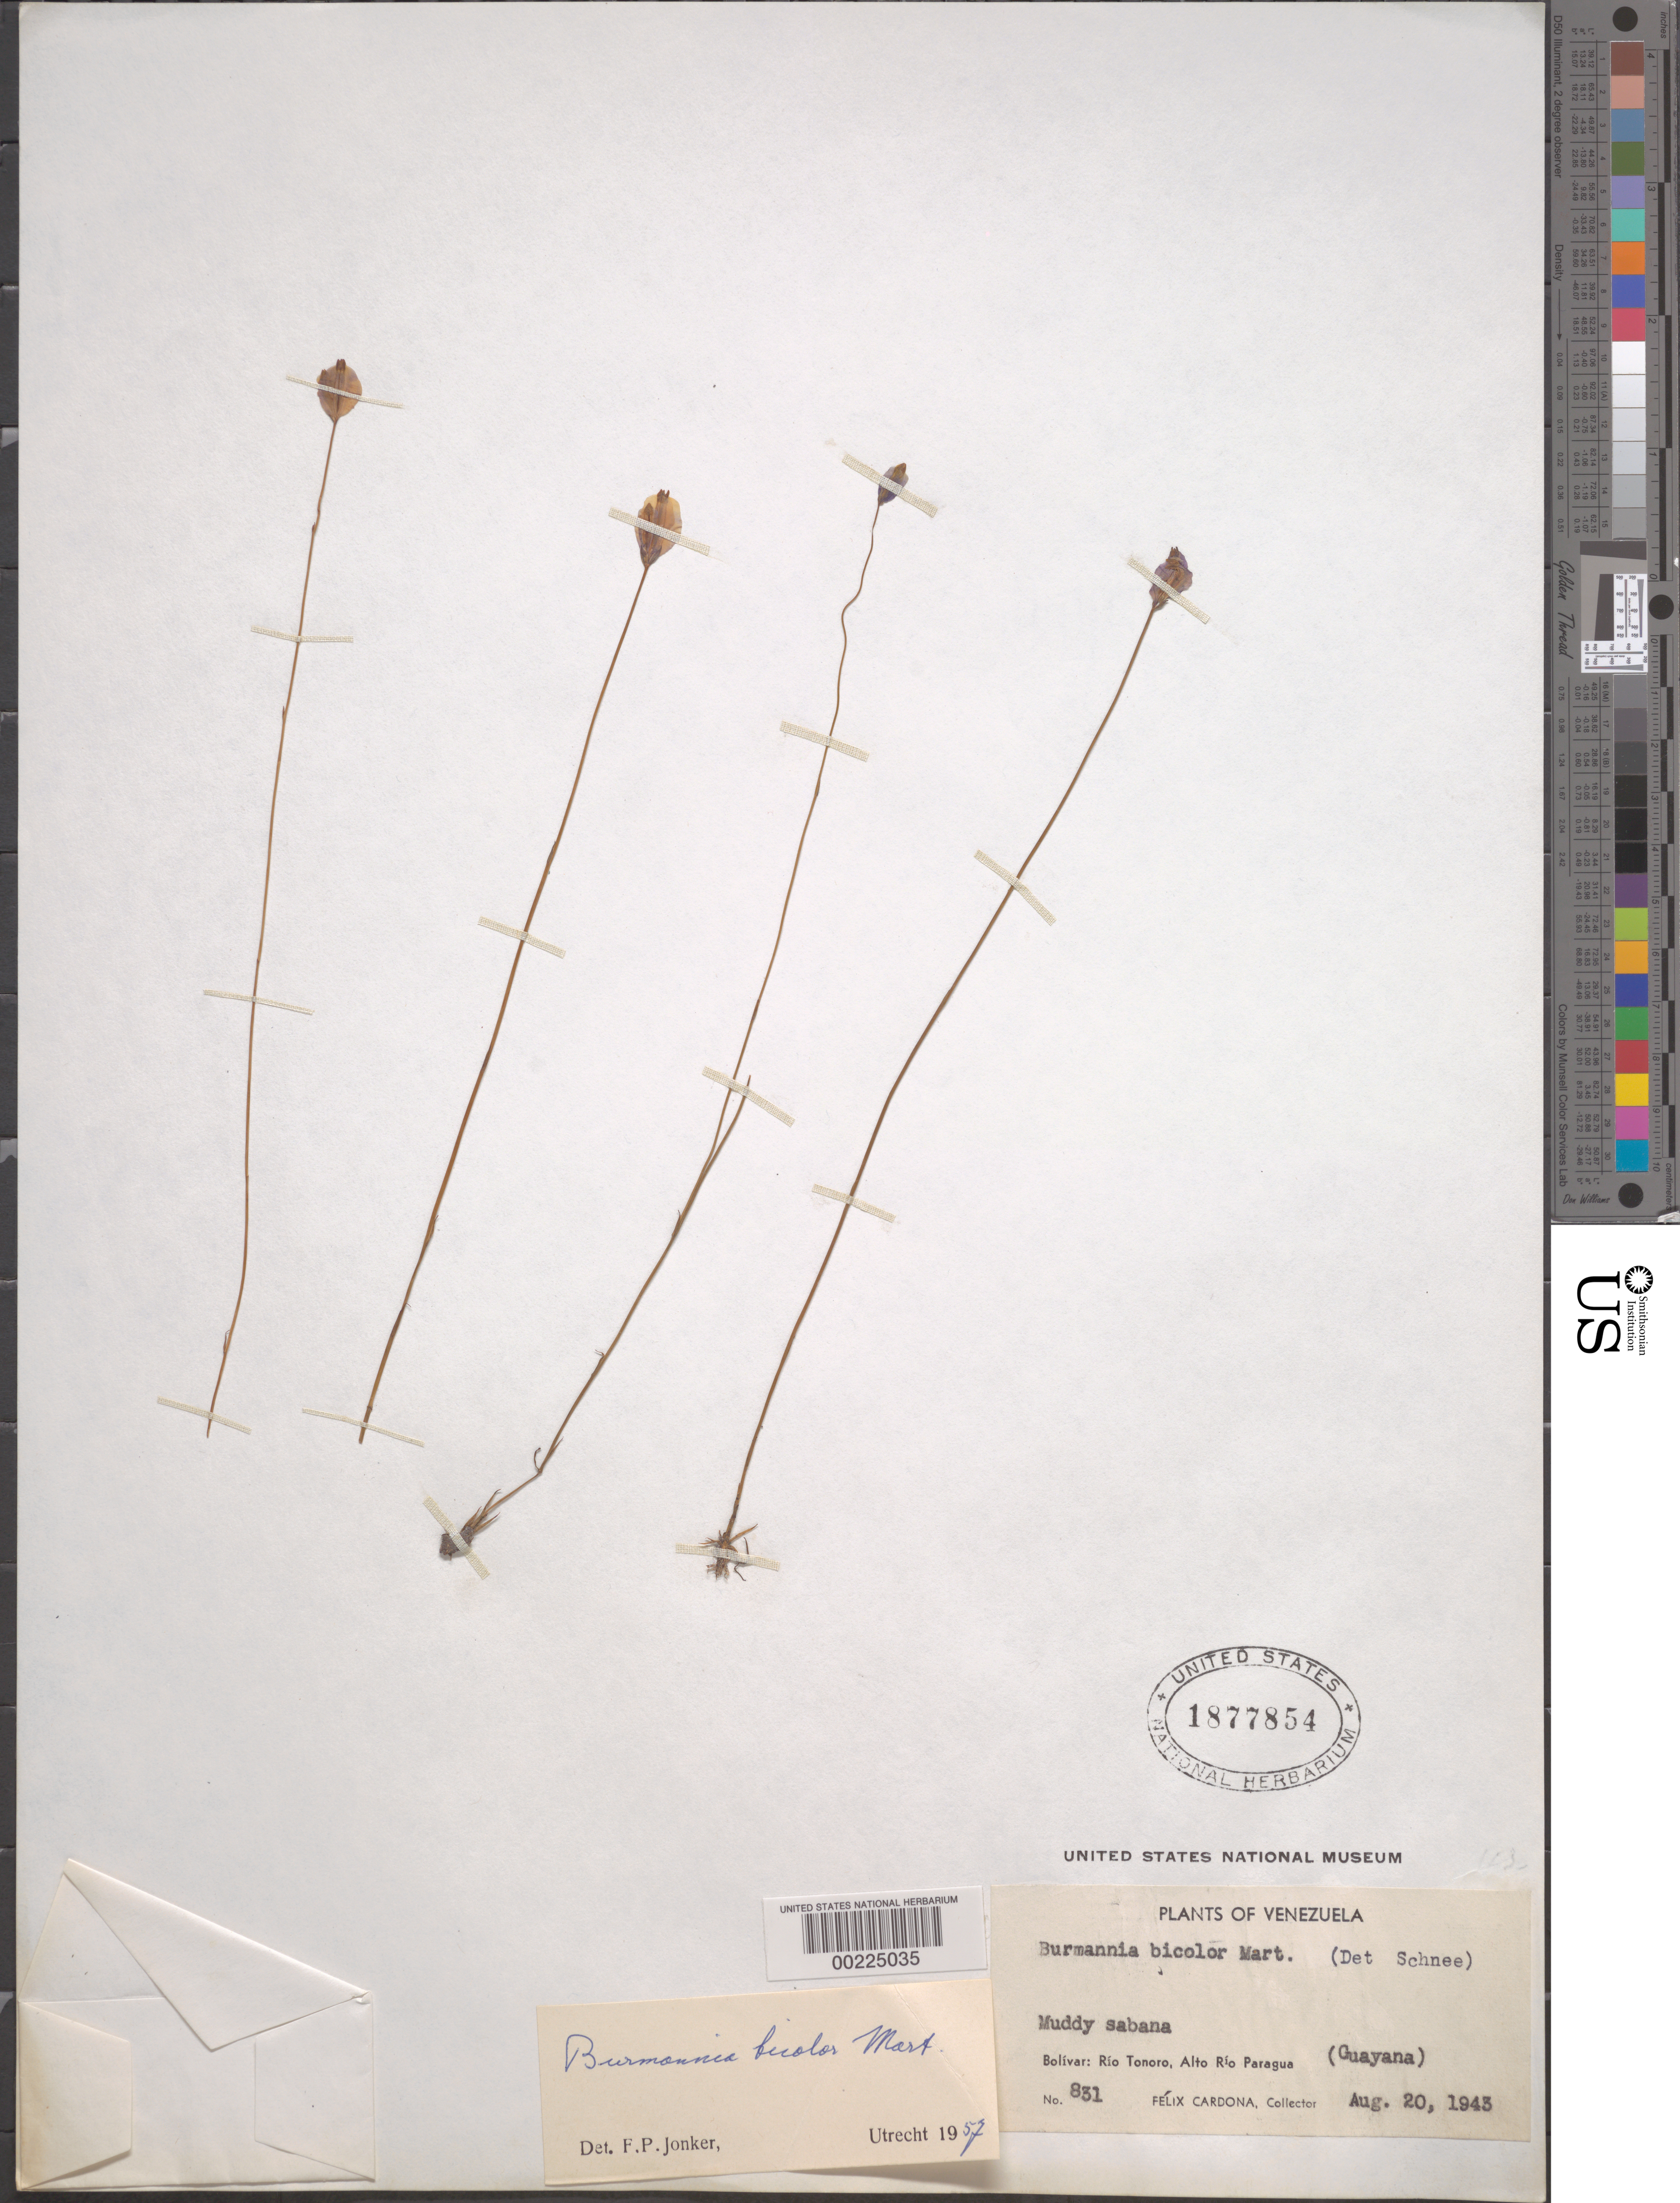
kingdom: Plantae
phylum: Tracheophyta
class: Liliopsida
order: Dioscoreales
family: Burmanniaceae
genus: Burmannia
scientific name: Burmannia bicolor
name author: Mart.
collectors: F. Cardona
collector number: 831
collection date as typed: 20 Aug 1943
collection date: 1943-08-20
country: Venezuela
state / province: Bolivar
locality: Rio tonoro, alto rio paragua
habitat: Muddy savanna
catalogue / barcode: US 1877854